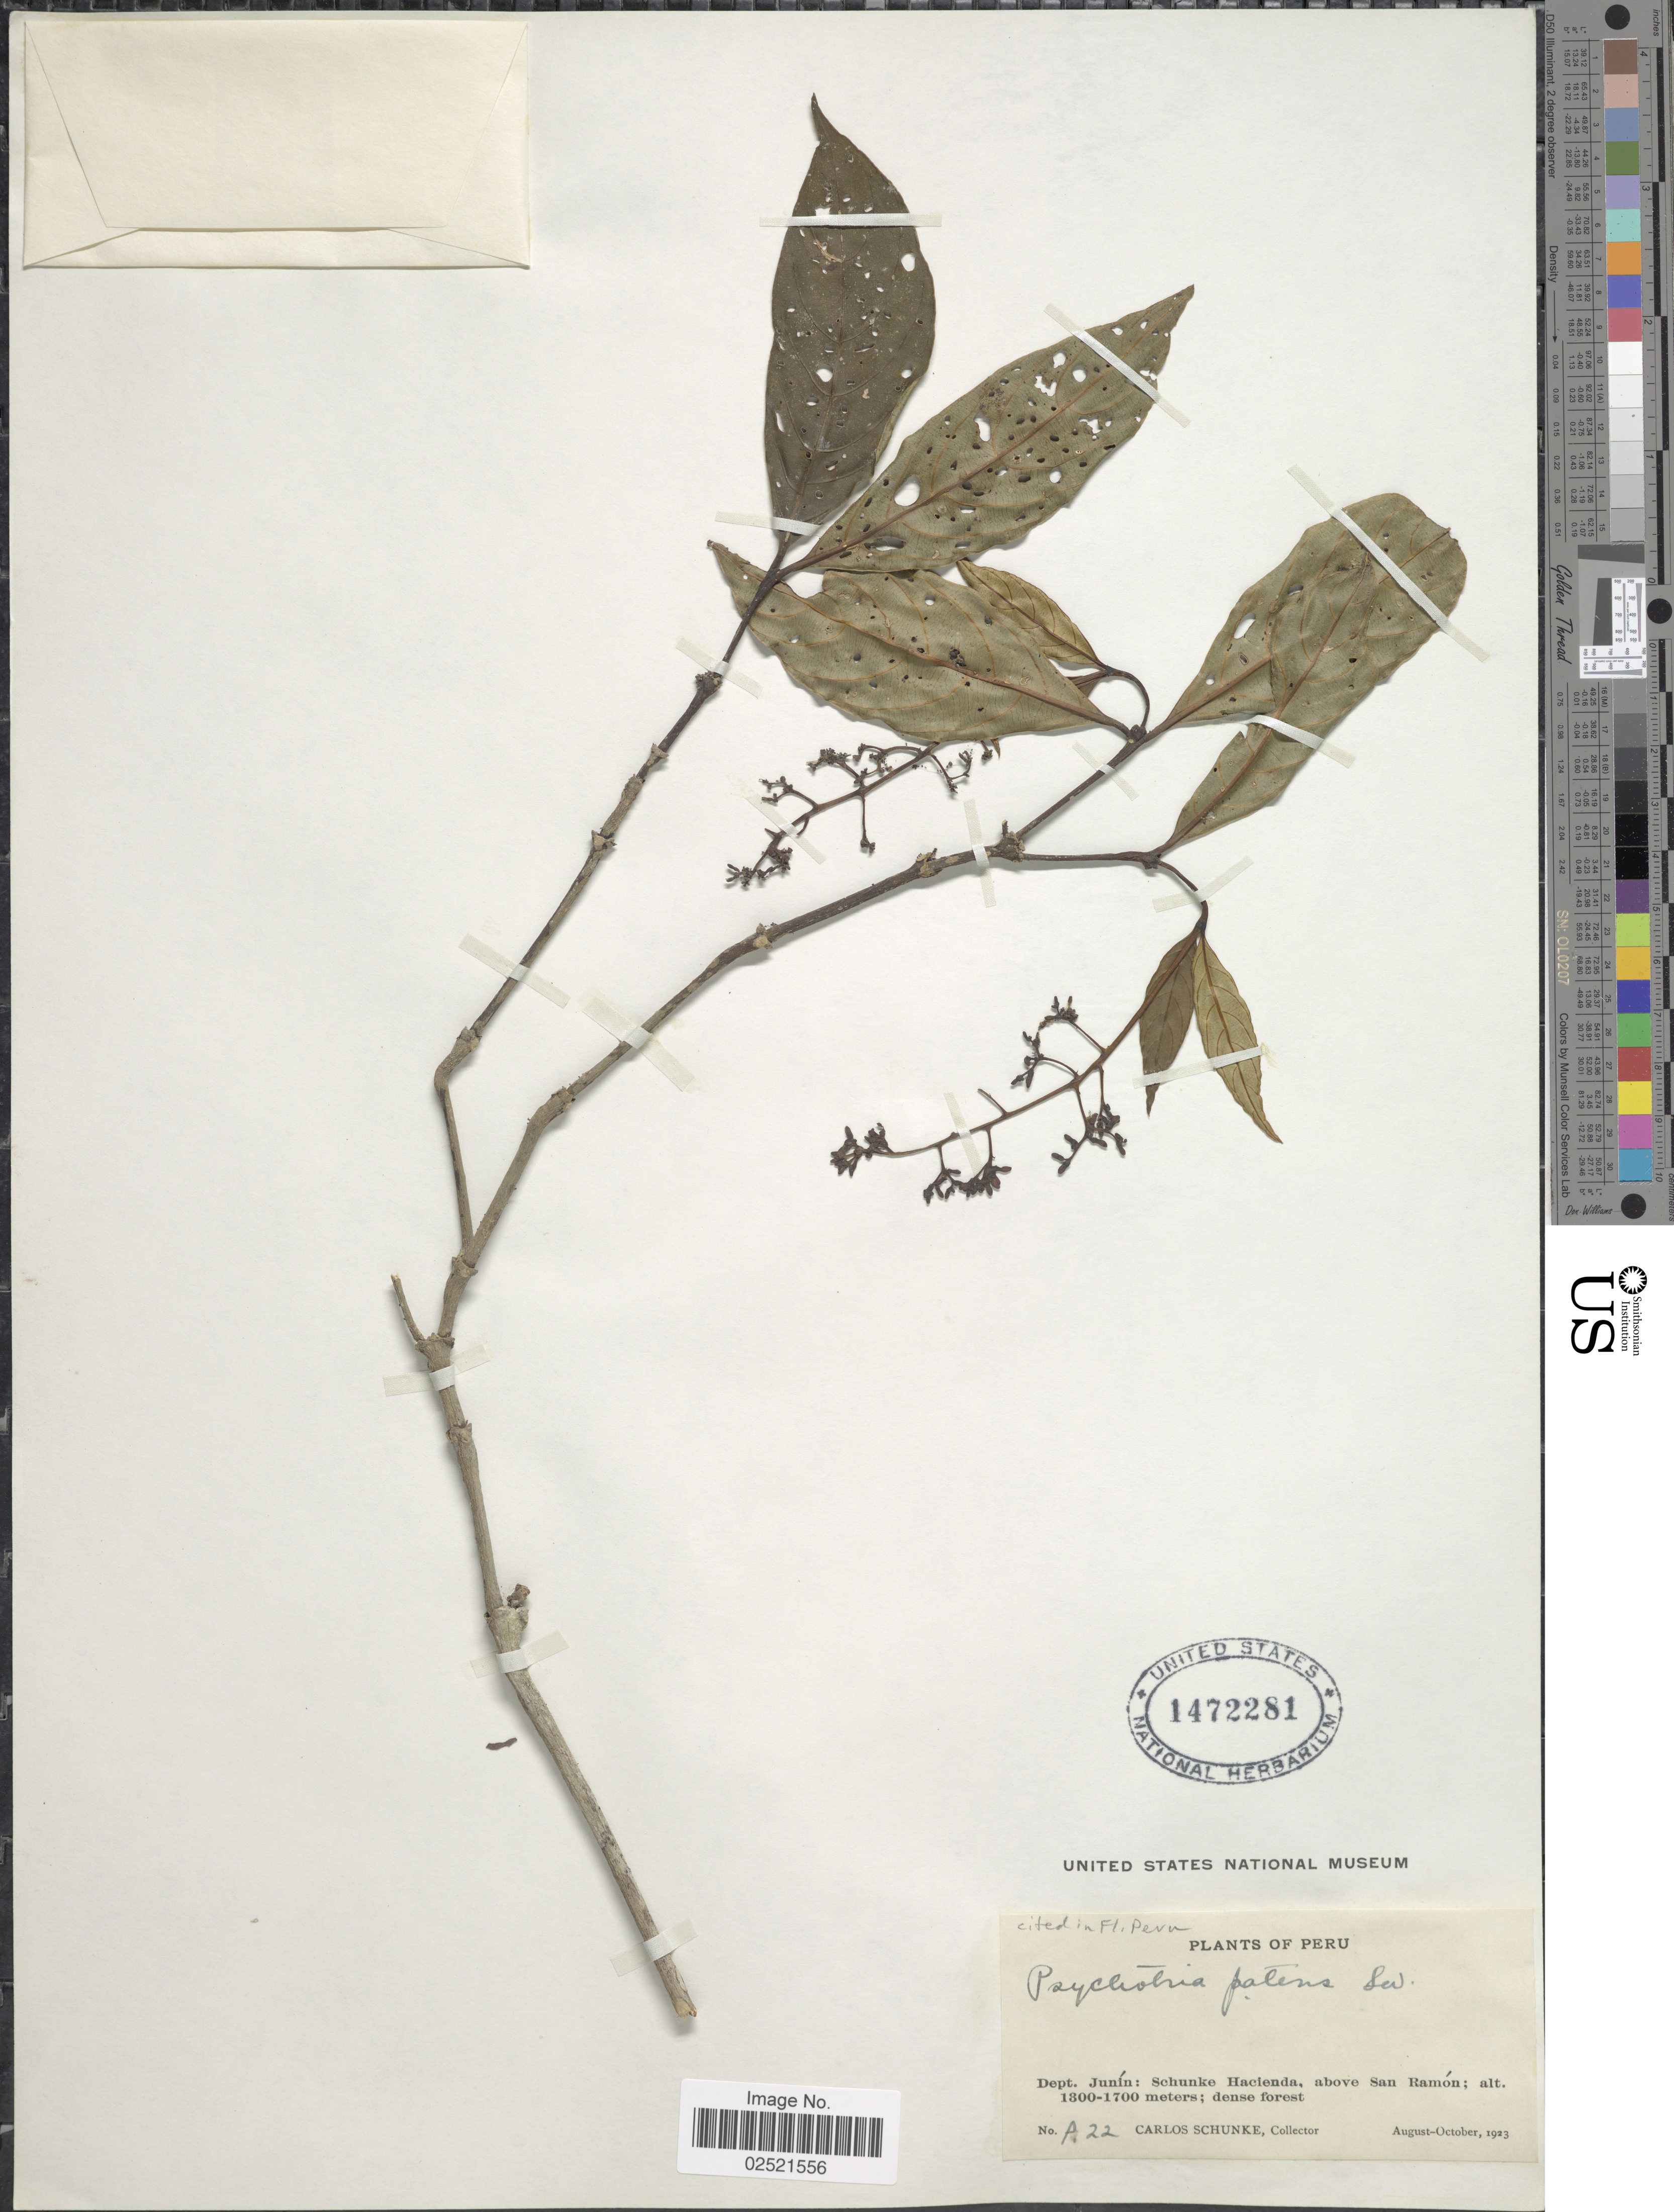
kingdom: Plantae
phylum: Tracheophyta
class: Magnoliopsida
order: Gentianales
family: Rubiaceae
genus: Psychotria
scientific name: Psychotria patens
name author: Sw.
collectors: C. Schunke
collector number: A22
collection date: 1923-08/1923-10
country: Peru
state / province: Junín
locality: Schunke Hacienda, above San Ramon.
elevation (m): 1300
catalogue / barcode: US 1472281